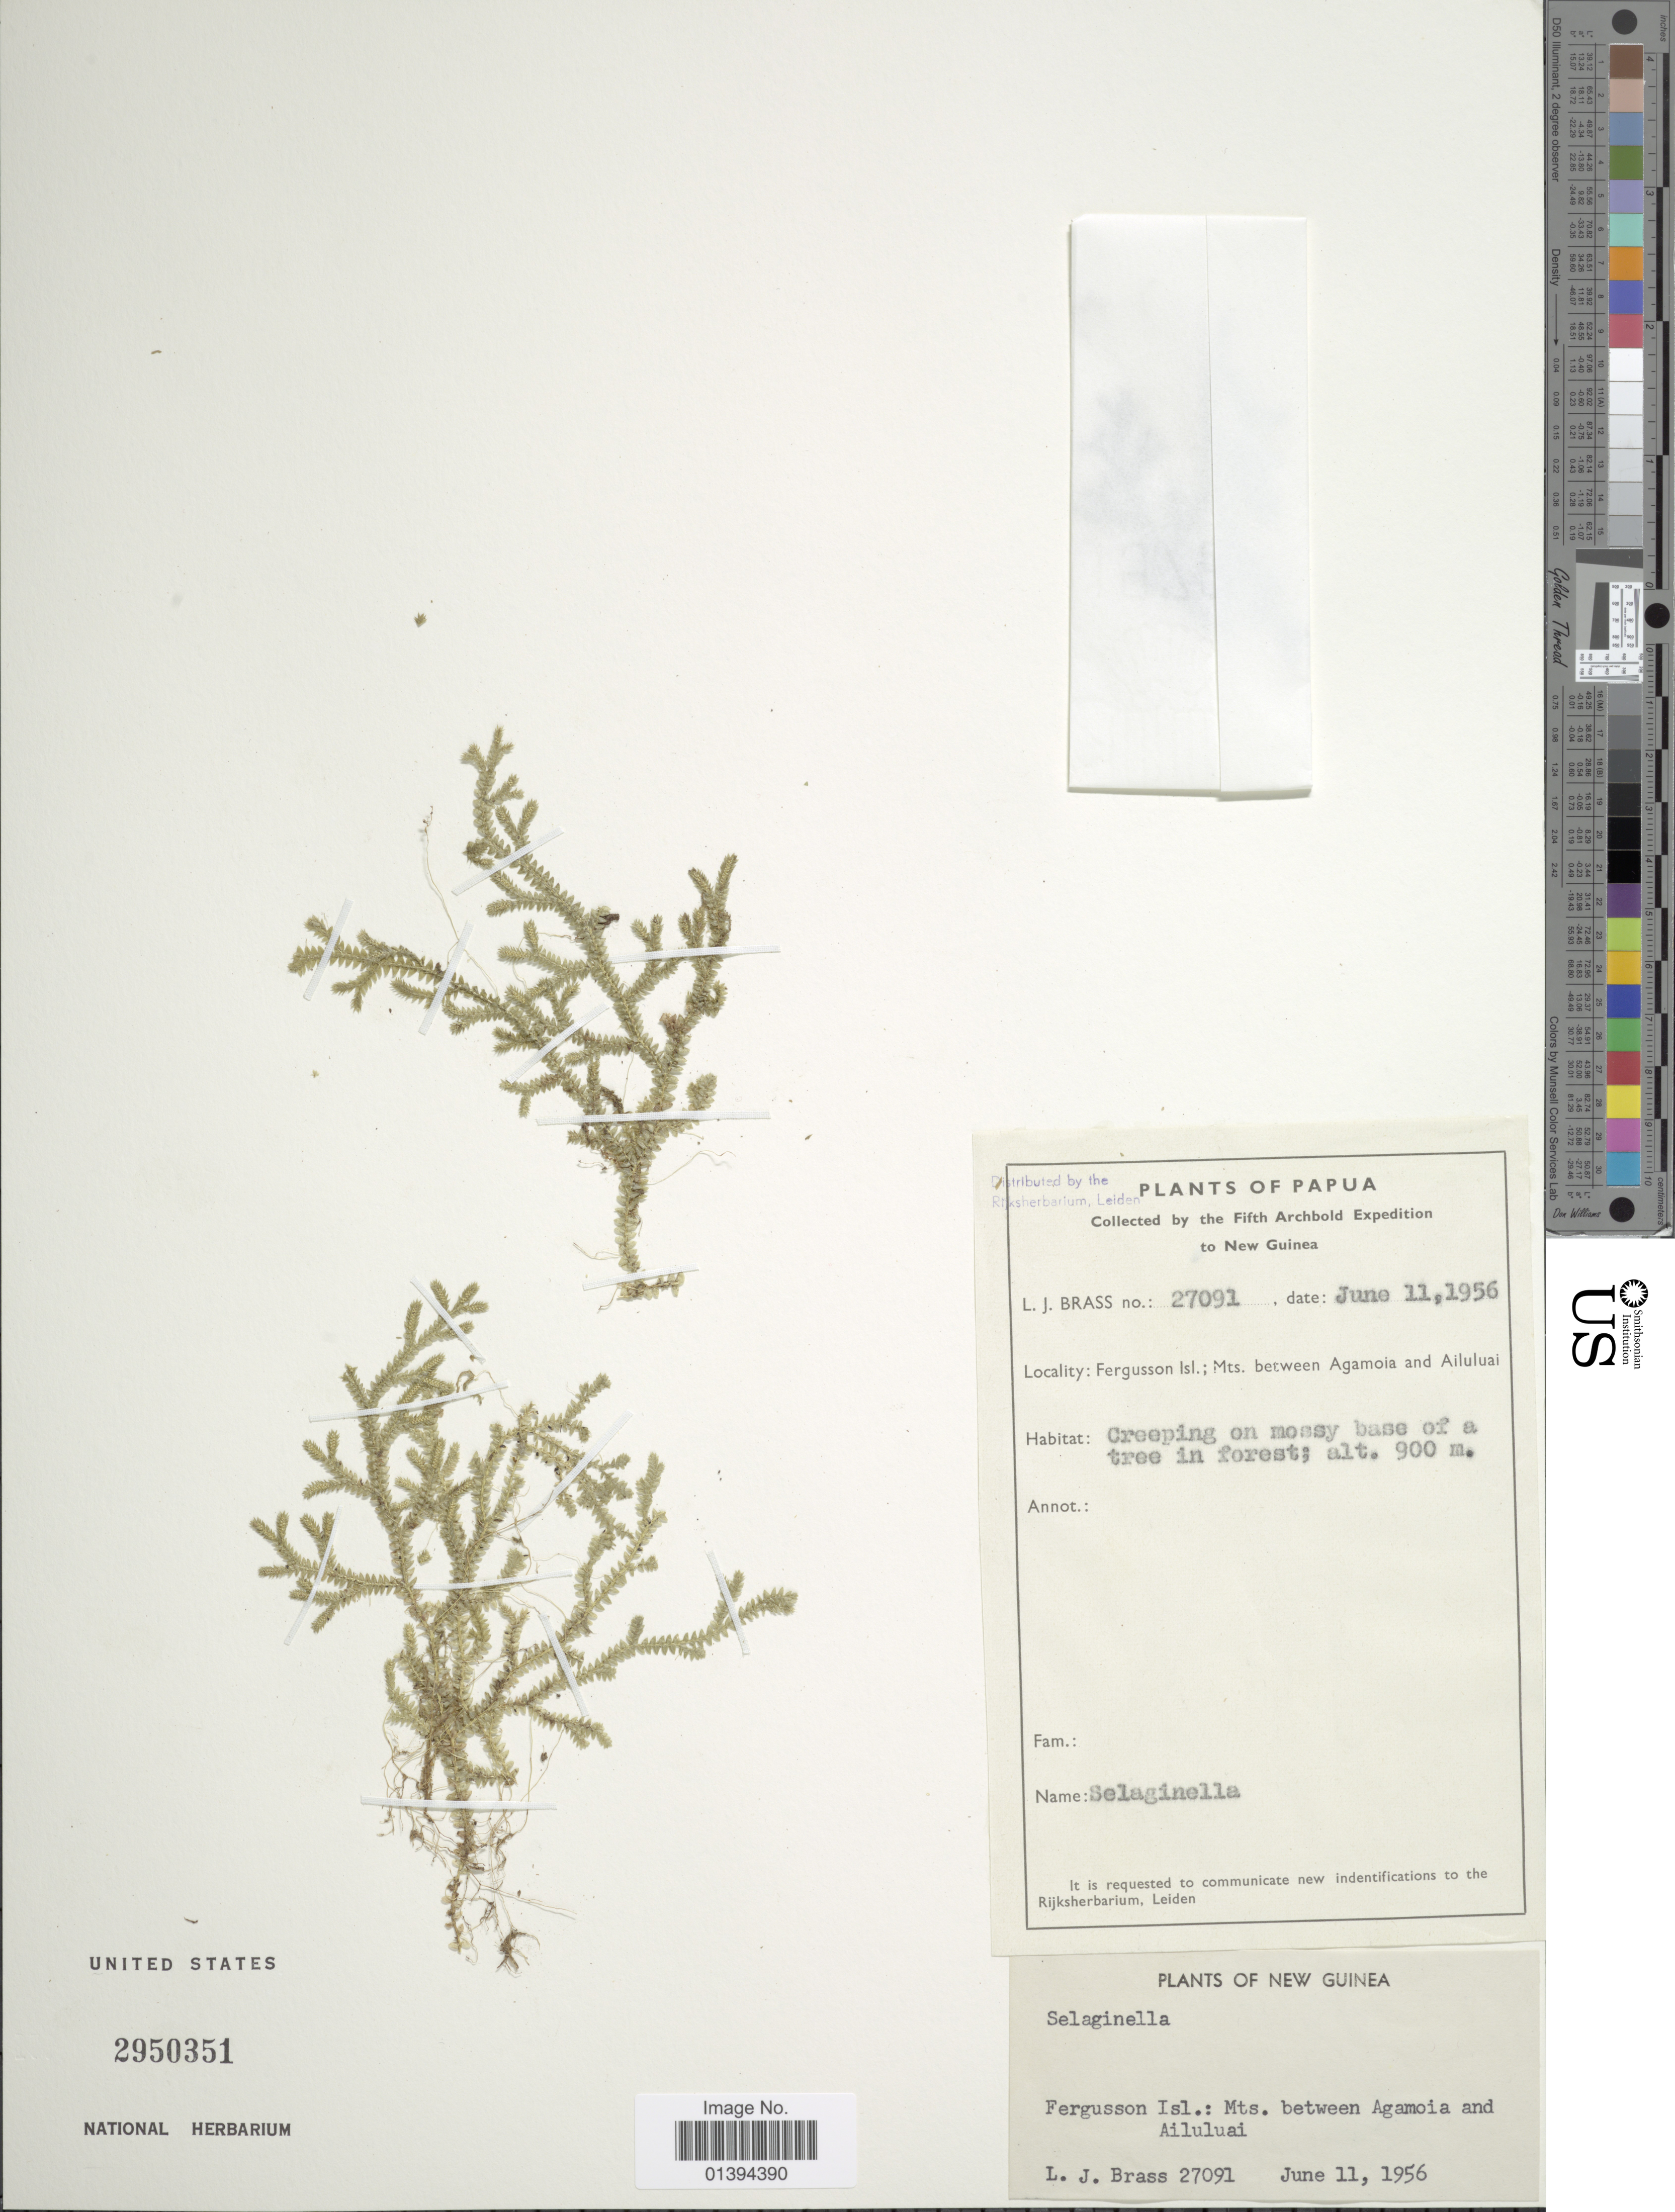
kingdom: Plantae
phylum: Tracheophyta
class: Lycopodiopsida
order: Selaginellales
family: Selaginellaceae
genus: Selaginella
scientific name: Selaginella sp.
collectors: L. J. Brass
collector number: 27091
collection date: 1956-06-11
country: Papua New Guinea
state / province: Milne Bay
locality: New Guinea, Fergusson Isl., Mts, between Agamoia and Ailuluai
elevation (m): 900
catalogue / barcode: US 2950351